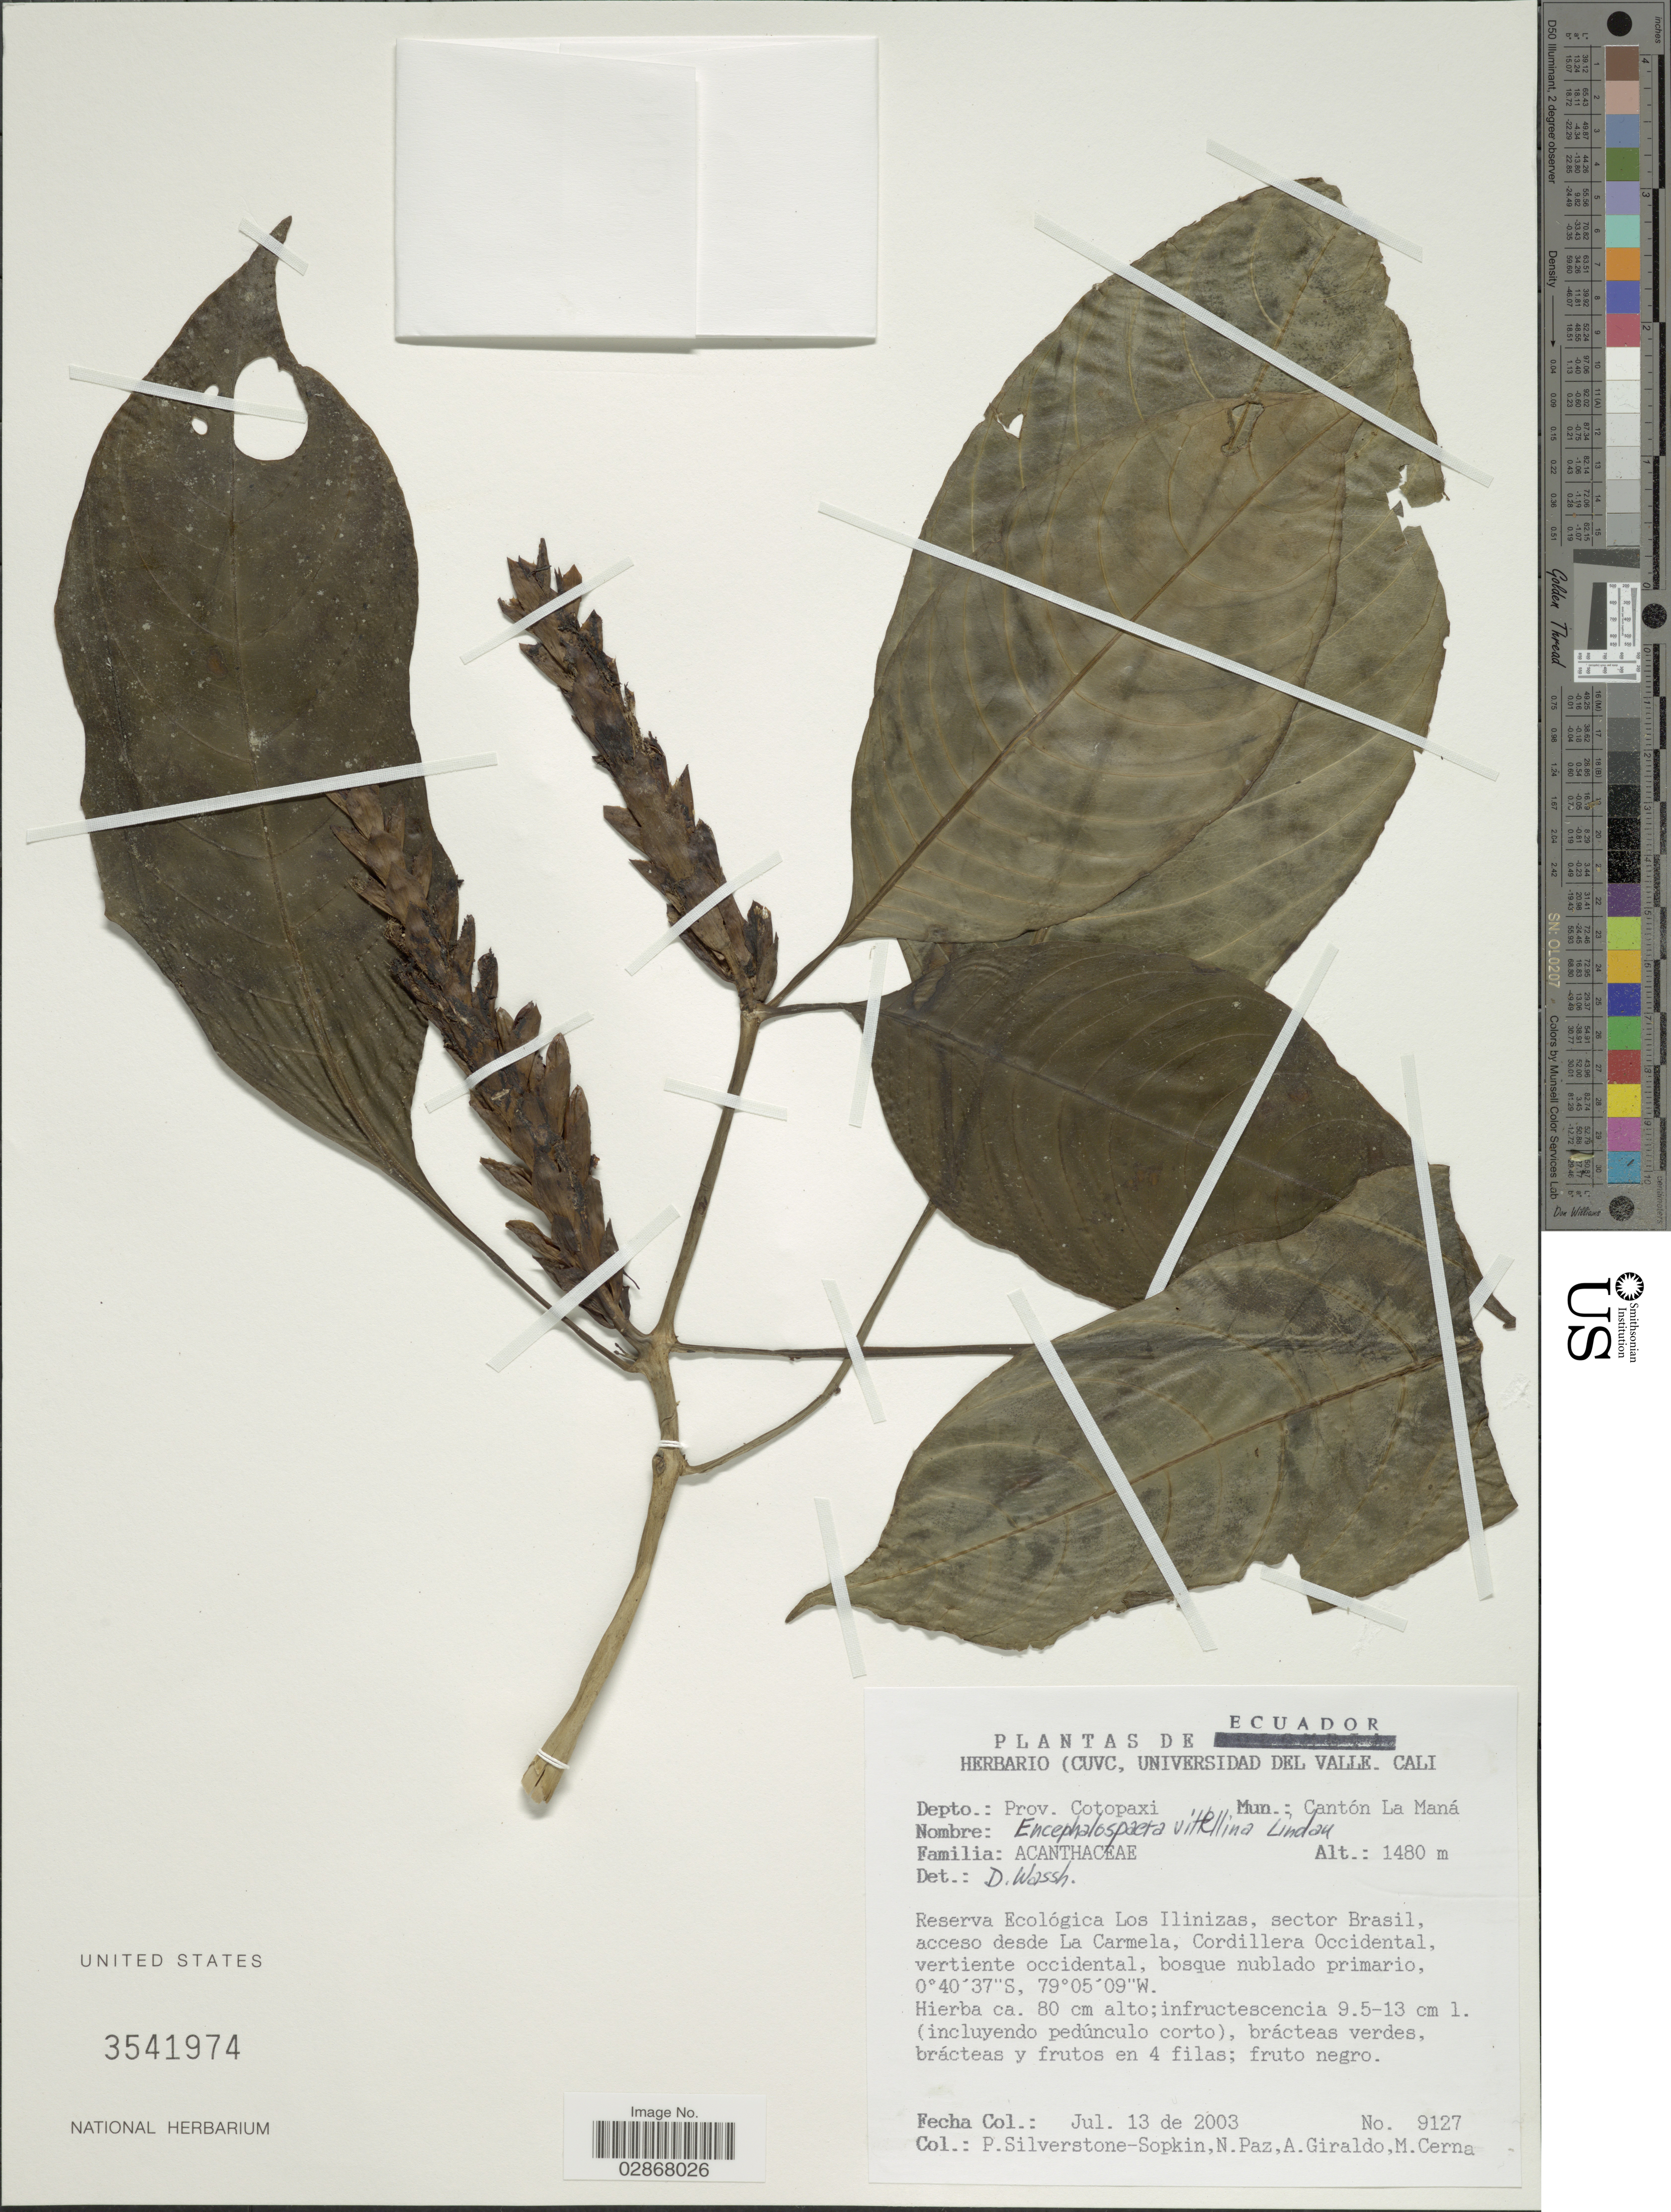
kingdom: Plantae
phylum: Tracheophyta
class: Magnoliopsida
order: Lamiales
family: Acanthaceae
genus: Encephalosphaera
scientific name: Encephalosphaera vitellina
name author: Lindau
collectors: P. A. Silverstone-Sopkin, N. Paz, A. Giraldo & M. Cerna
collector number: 9127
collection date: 2003-07-13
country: Ecuador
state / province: Cotopaxi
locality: Mun.: Cantón La Maná. Reserva Ecológica Los Ilinizas, sector Brasil, acceso desde La Carmela, Cordillera Occidental, vertiente occidental.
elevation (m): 1480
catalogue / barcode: US 3541974